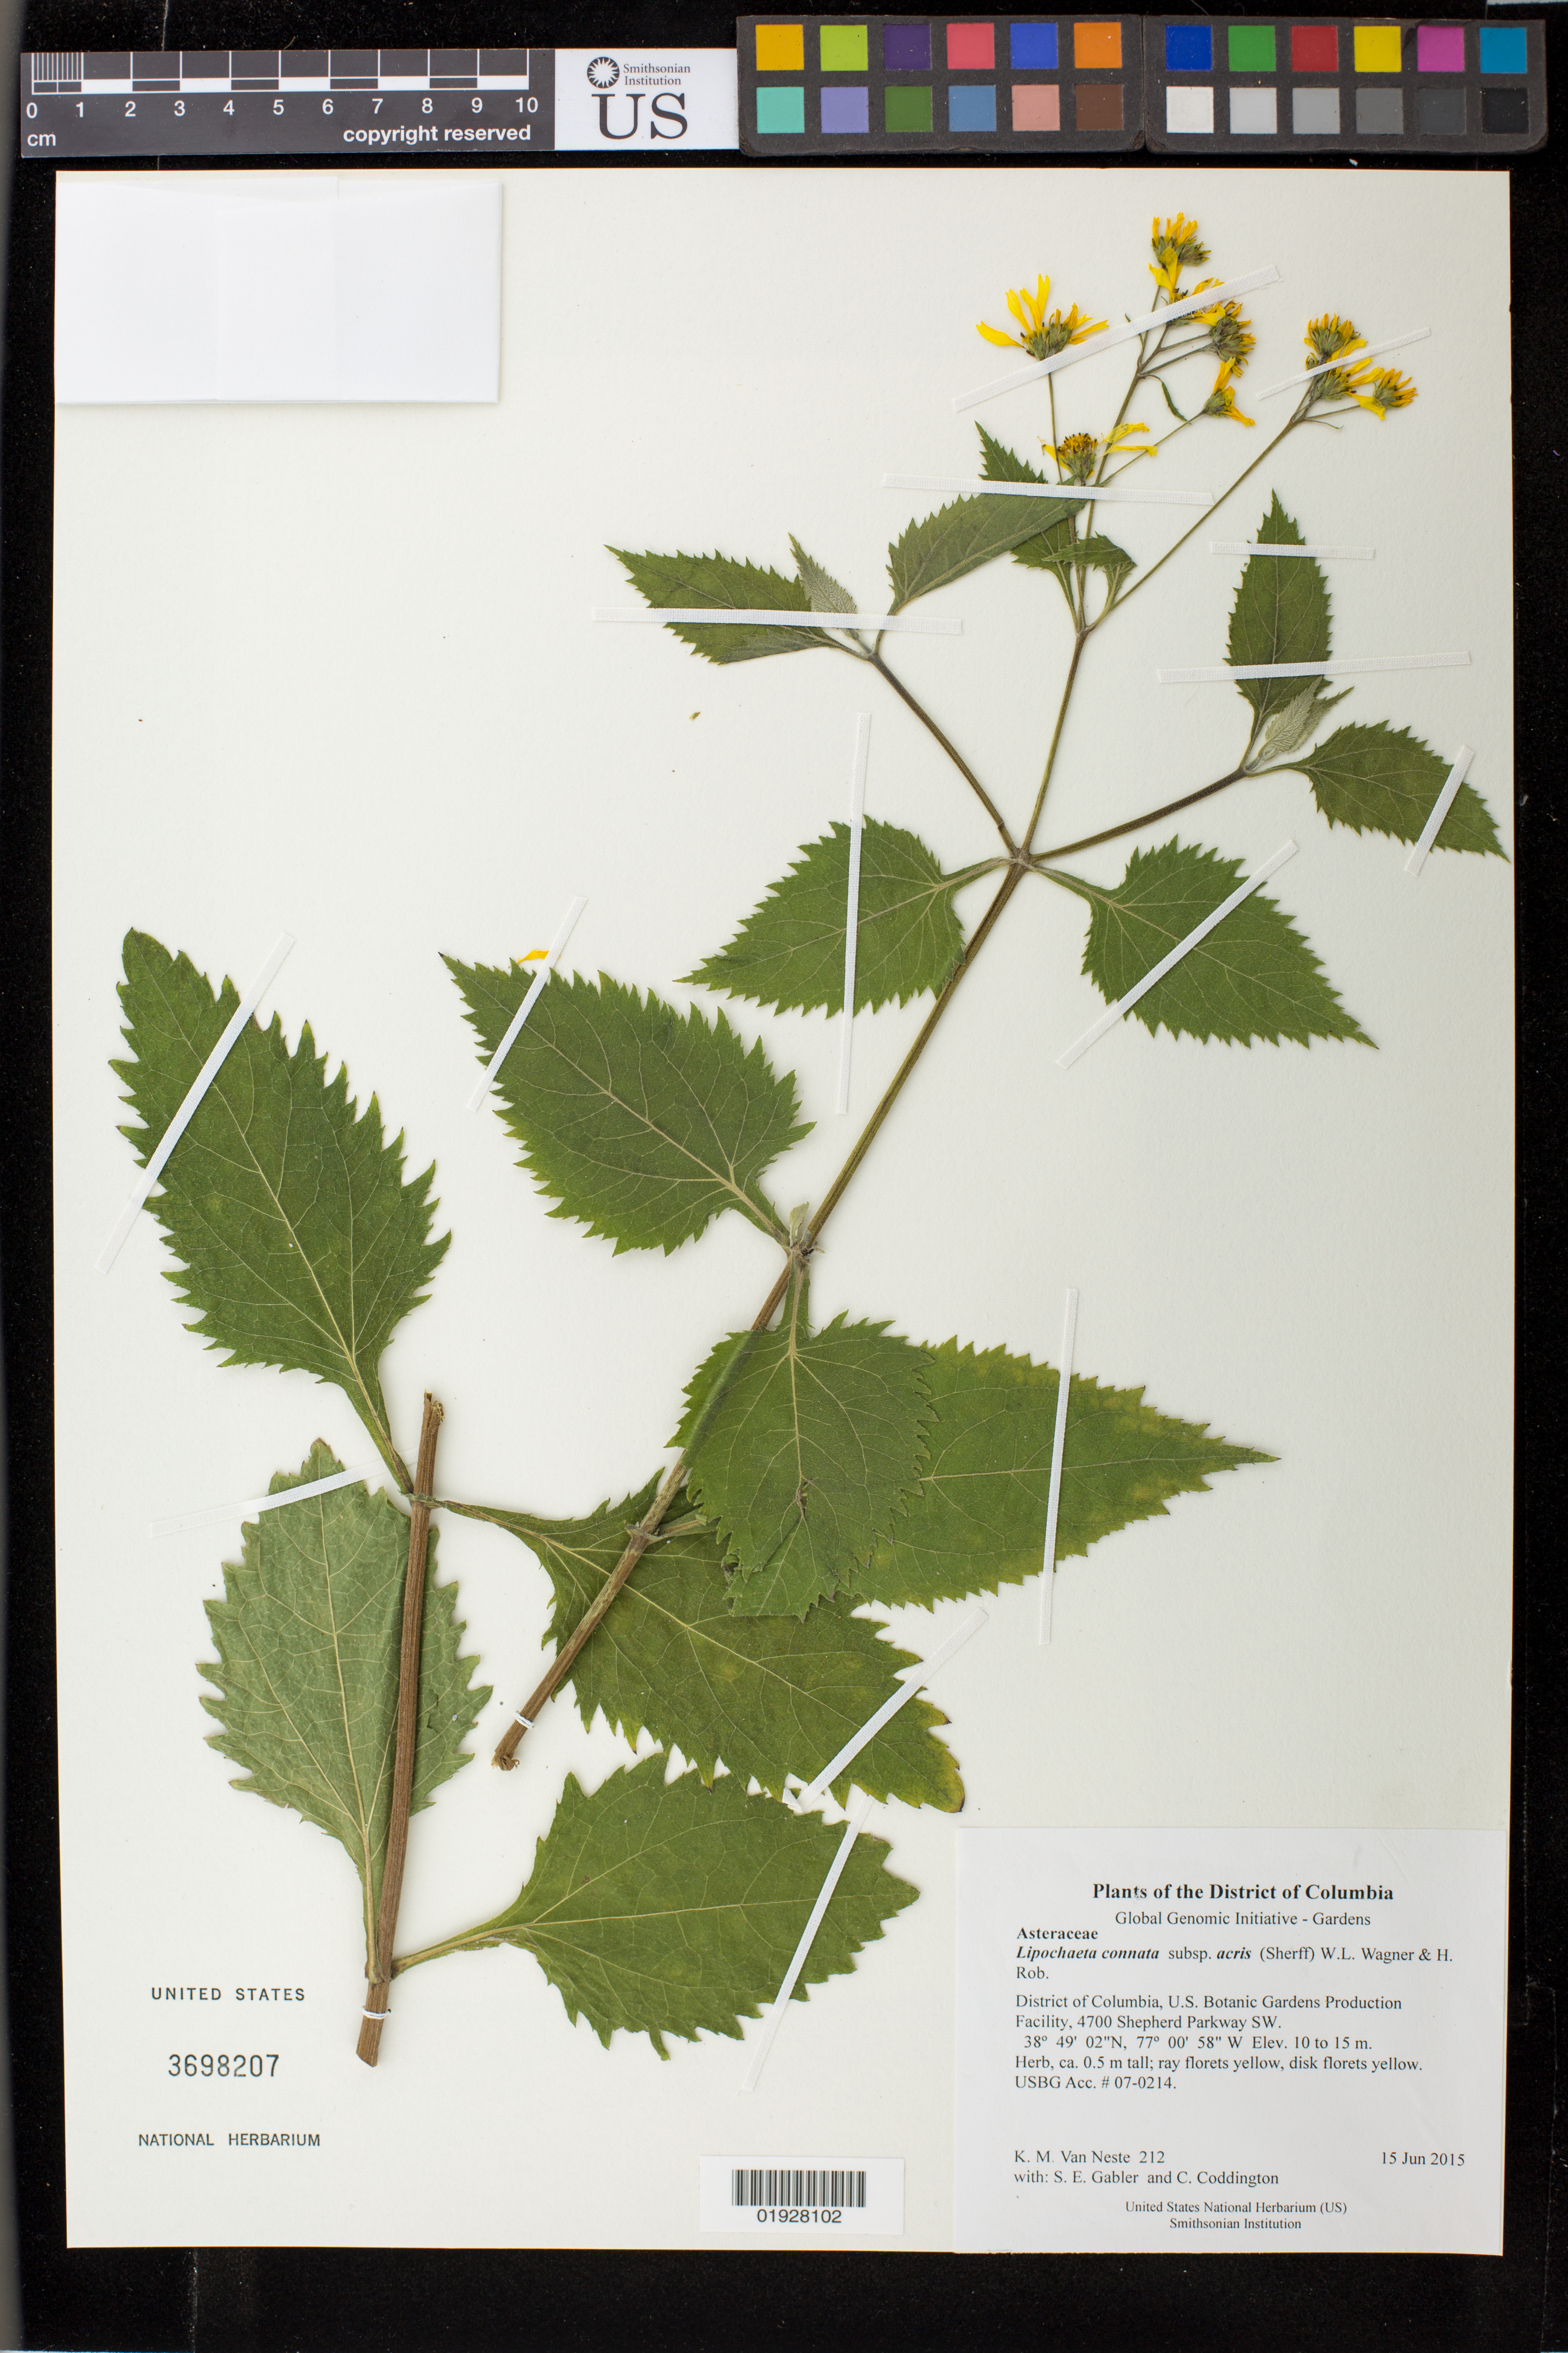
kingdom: Plantae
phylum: Tracheophyta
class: Magnoliopsida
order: Asterales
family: Asteraceae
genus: Lipochaeta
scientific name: Lipochaeta connata subsp. acris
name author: (Sherff) W.L. Wagner & H. Rob.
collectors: K. M. Van Neste, S. E. Gabler, C. Coddington & K. Wallick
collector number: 212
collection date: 2015-06-15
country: United States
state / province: District of Columbia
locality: U.S. Botanic Gardens Production Facility, 4700 Shepherd Parkway SW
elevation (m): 10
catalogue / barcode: US 3698207